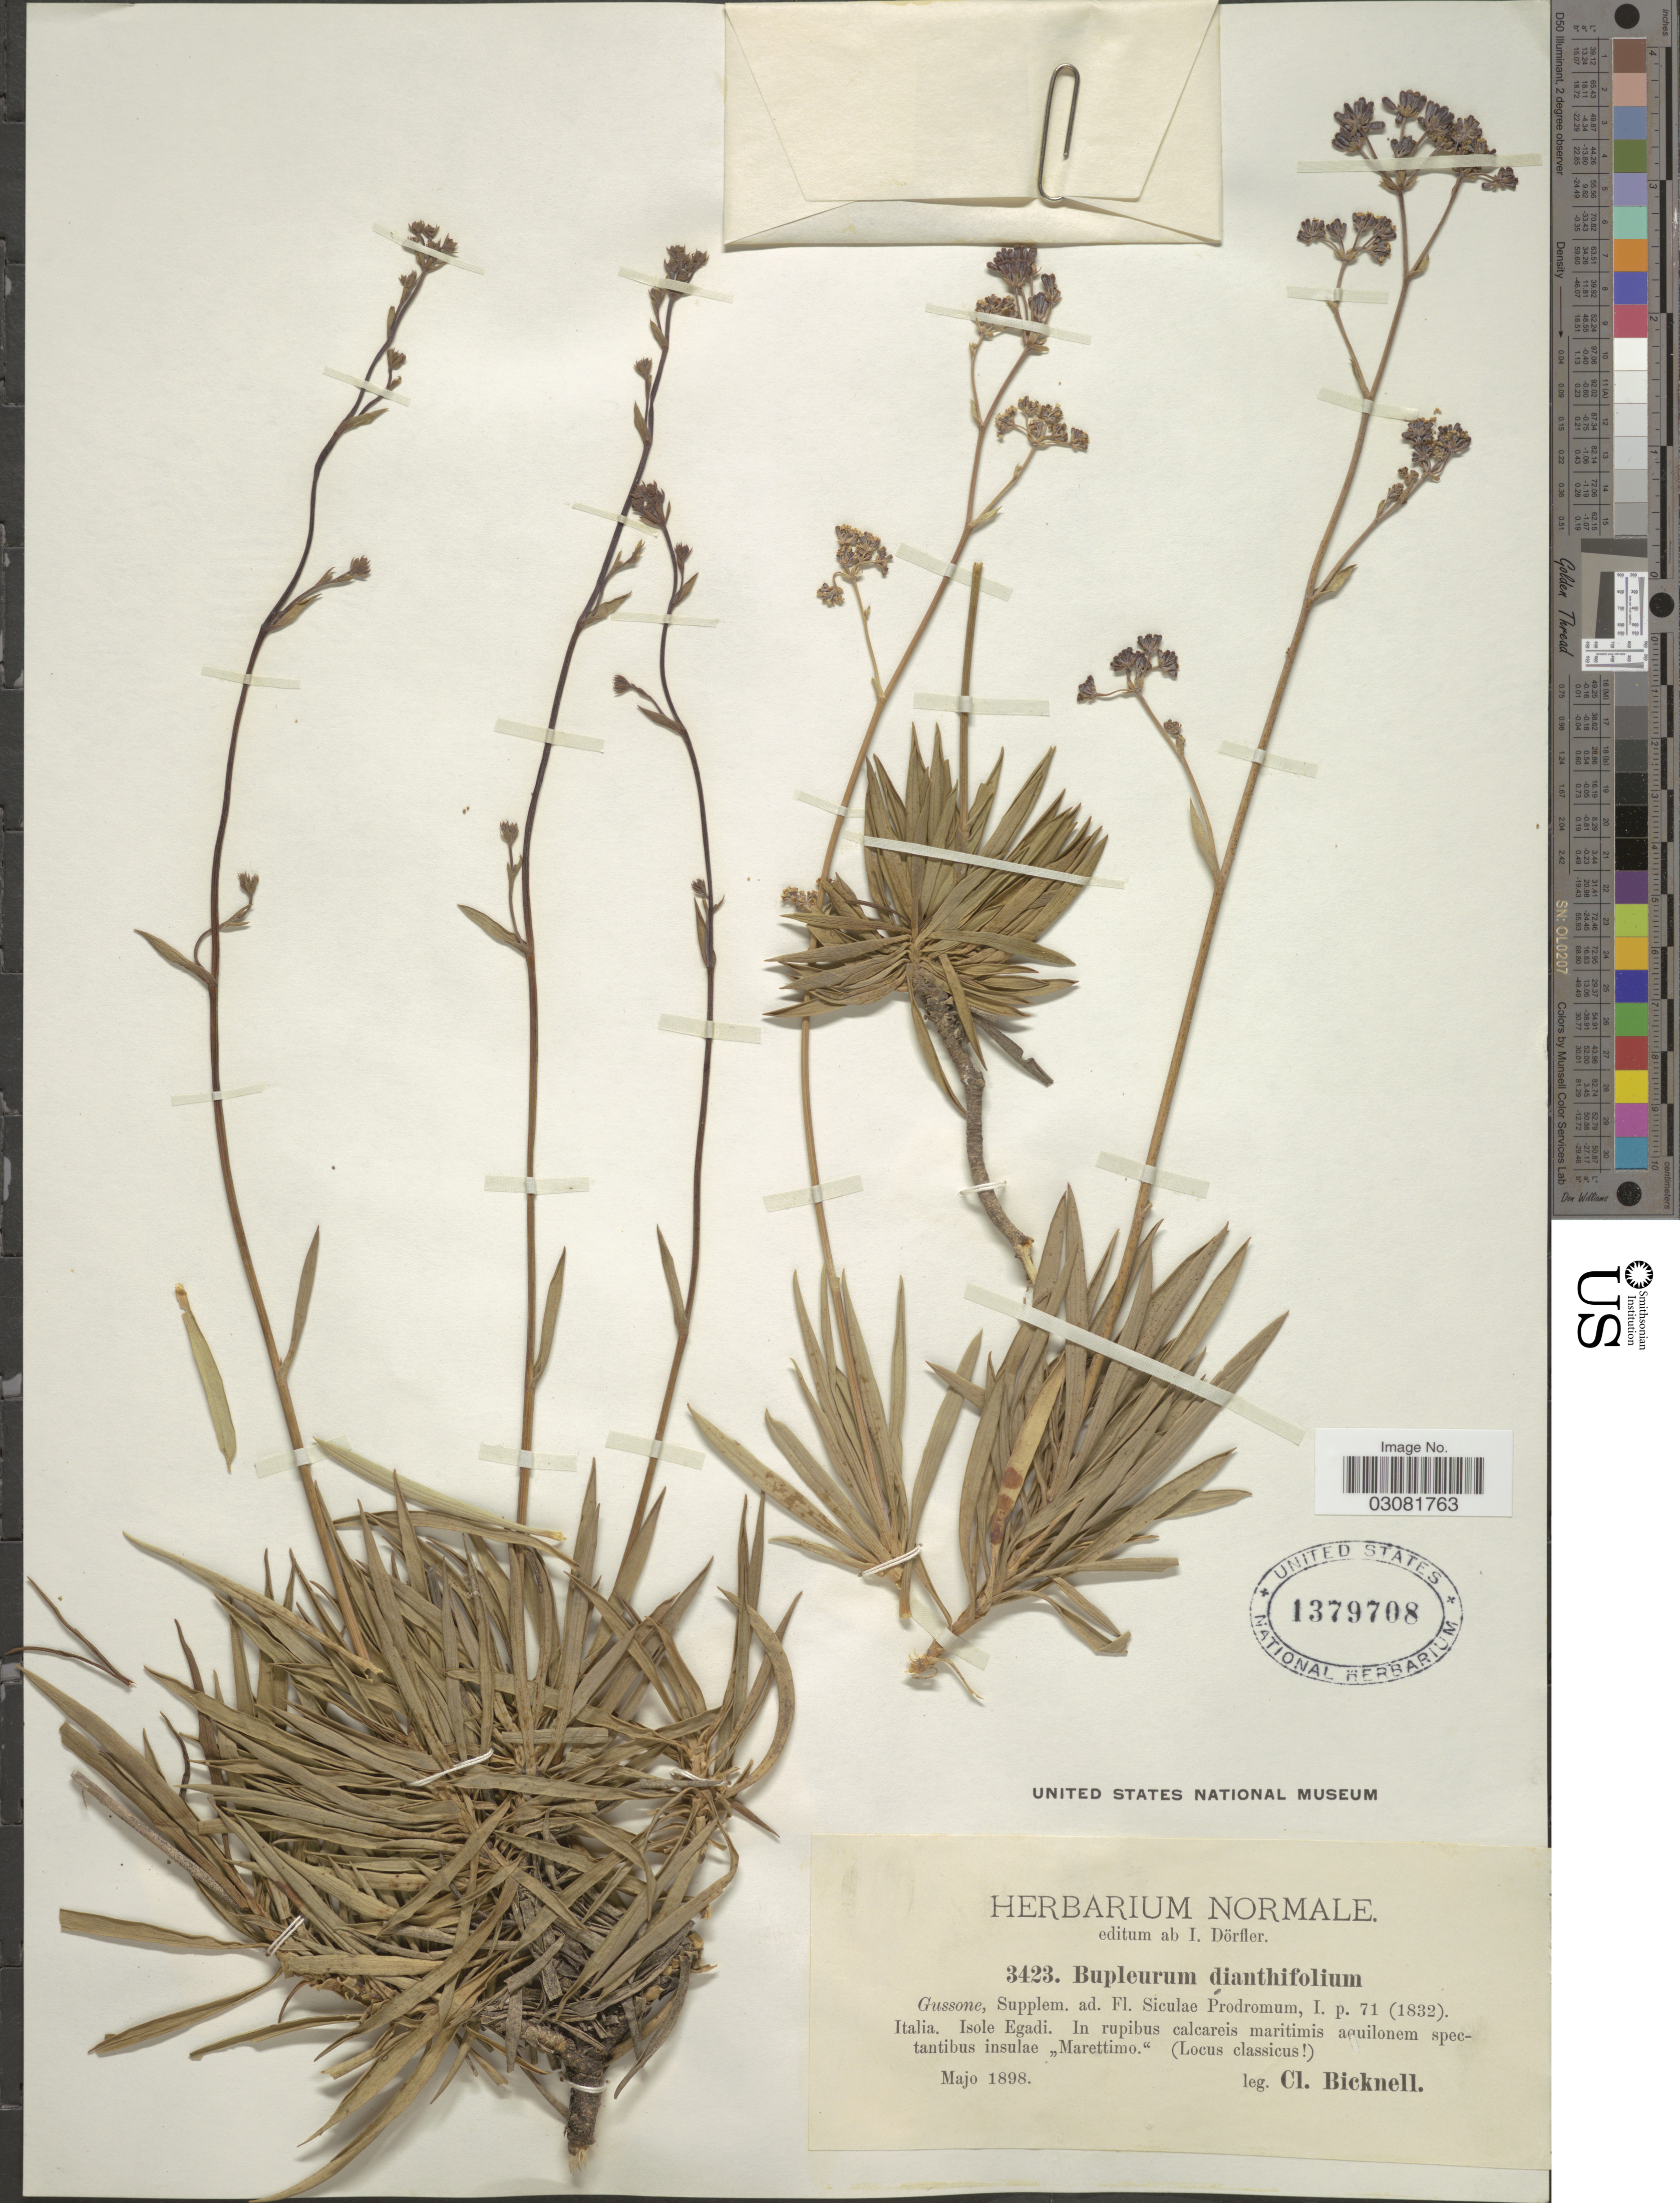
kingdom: Plantae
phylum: Tracheophyta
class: Magnoliopsida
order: Apiales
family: Apiaceae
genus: Bupleurum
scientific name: Bupleurum dianthifolium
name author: Gussone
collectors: C. Bicknell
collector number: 3423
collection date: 1898-05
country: Italy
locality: Isole Egadi. In rupibus calcareis maritimis aquilonem spectantibus insulae "Marettimo."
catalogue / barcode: US 1379708